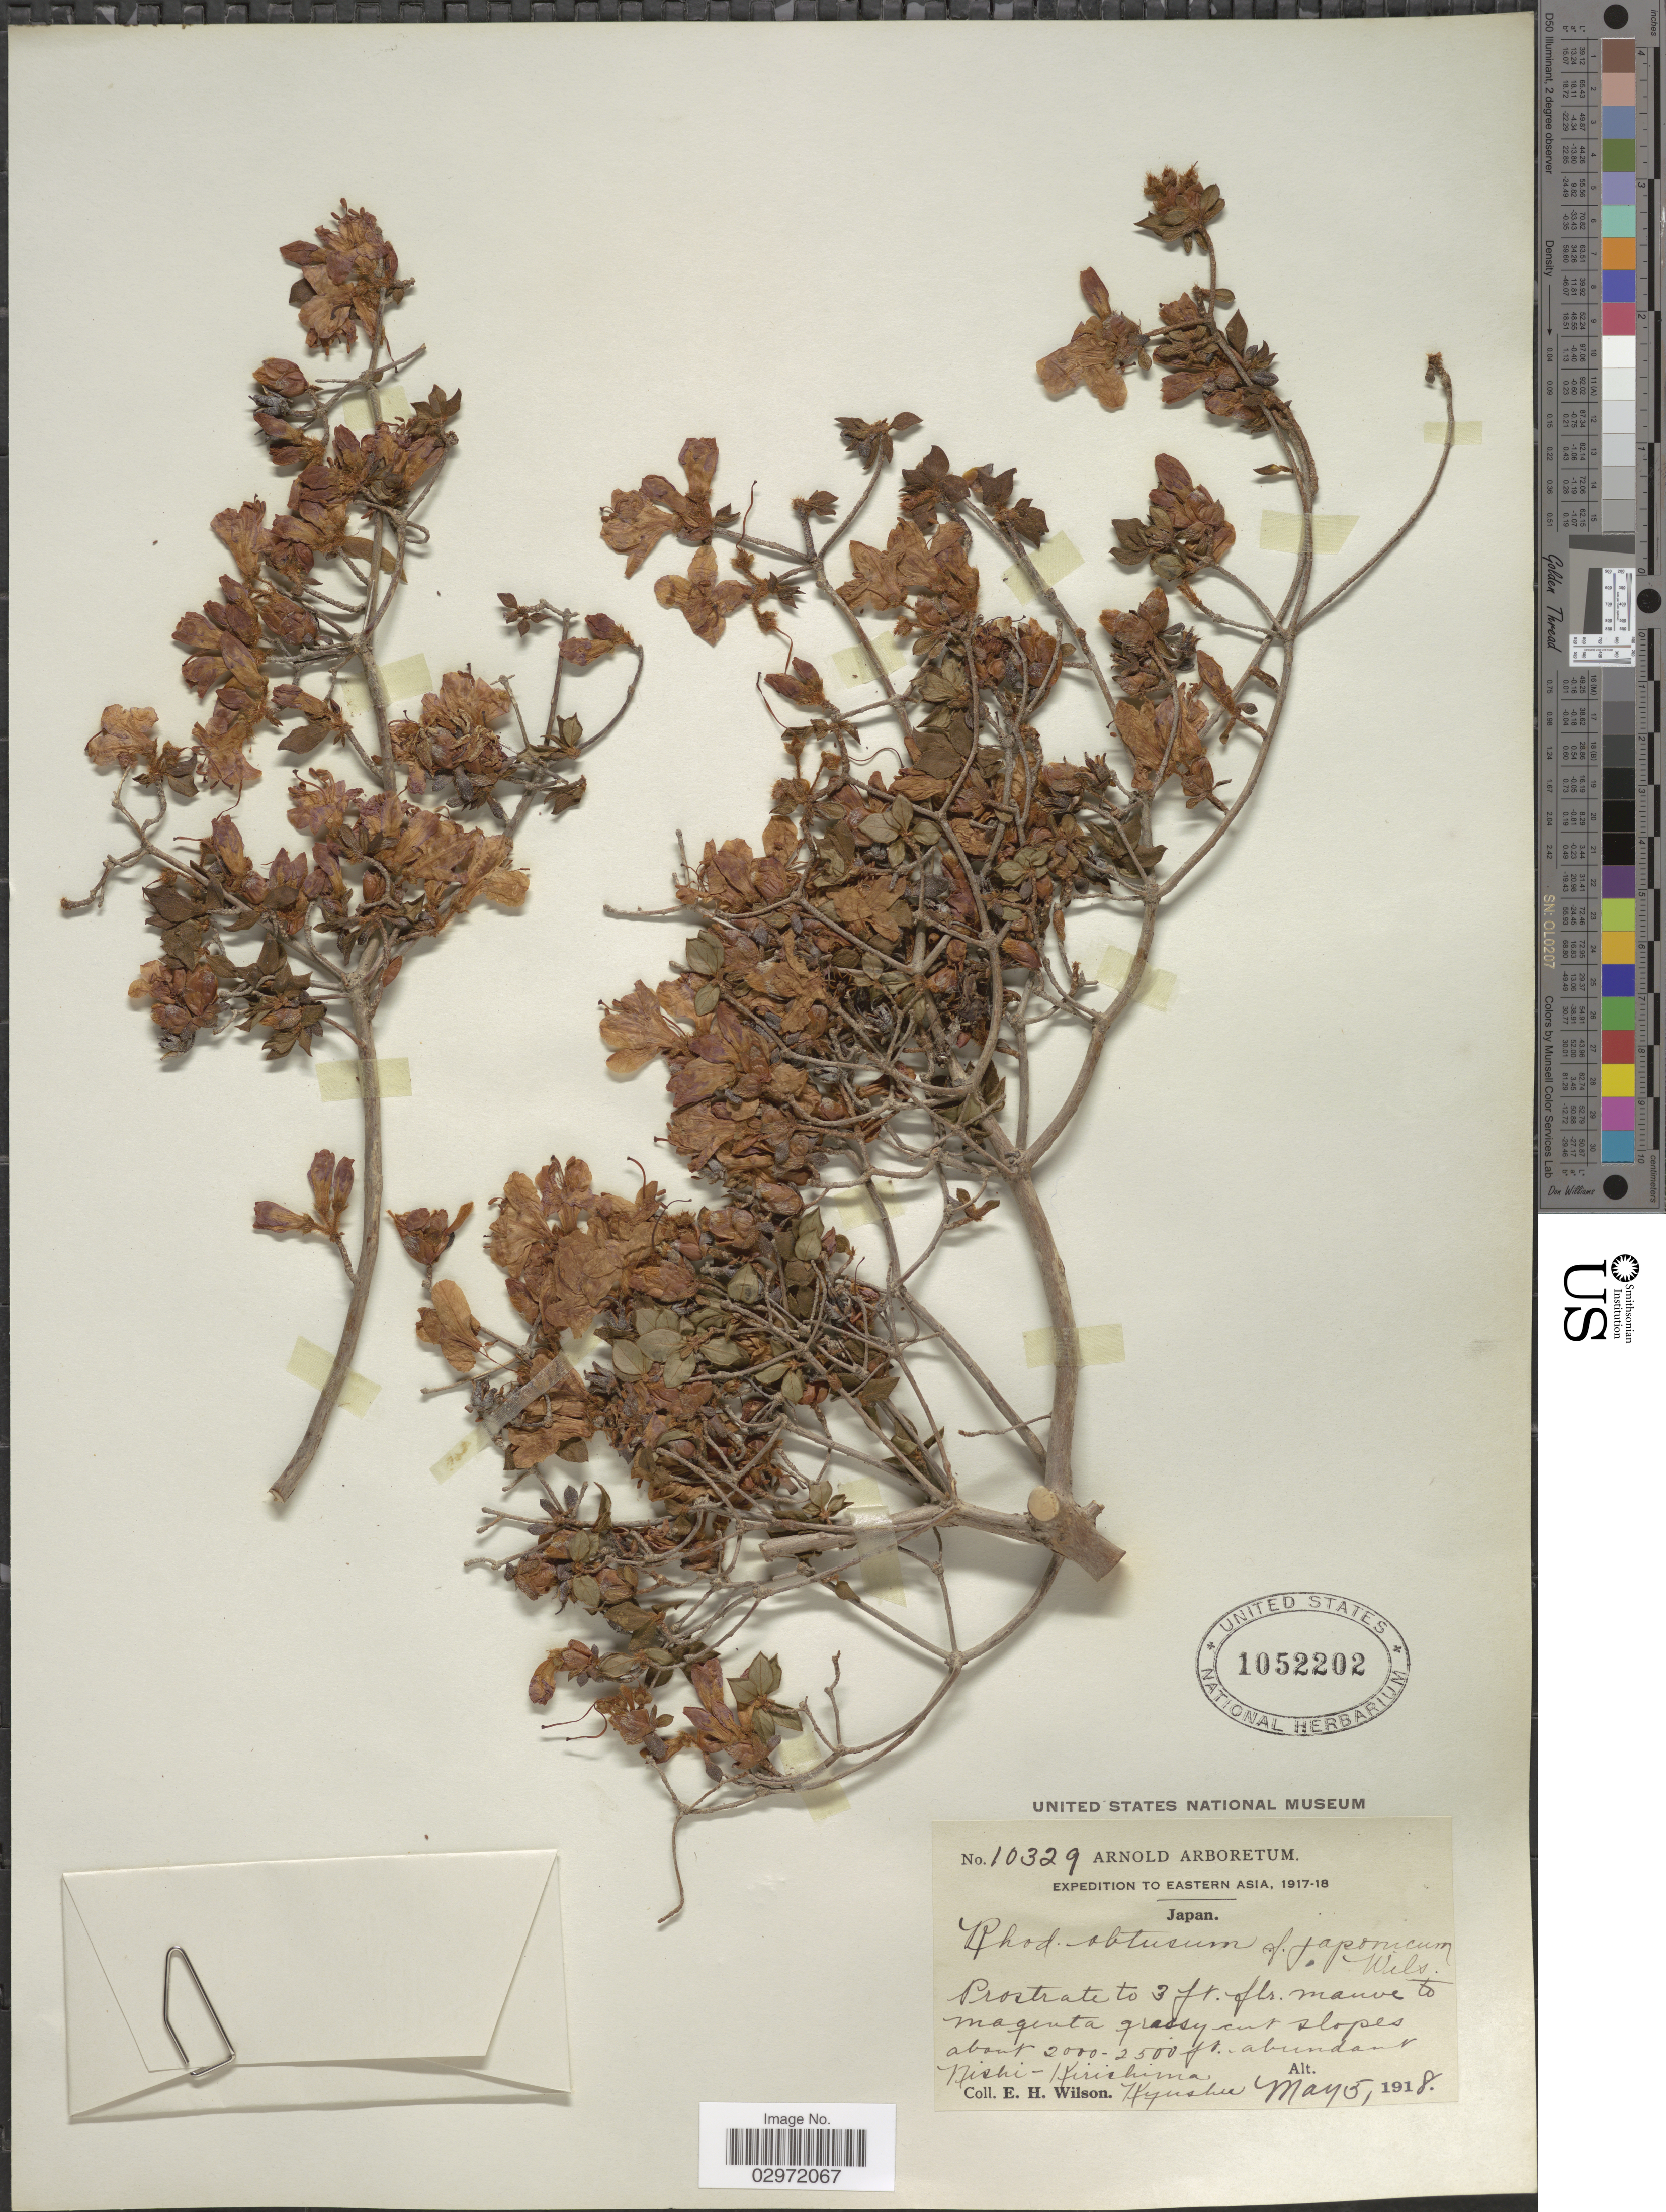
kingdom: Plantae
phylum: Tracheophyta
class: Magnoliopsida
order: Ericales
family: Ericaceae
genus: Rhododendron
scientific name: Rhododendron obtusum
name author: (Lindl.) Planch.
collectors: E. Wilson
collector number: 10329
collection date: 1918-05-05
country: Japan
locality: Nishi-Kirishima, Kyushu.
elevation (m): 610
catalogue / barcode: US 1052202